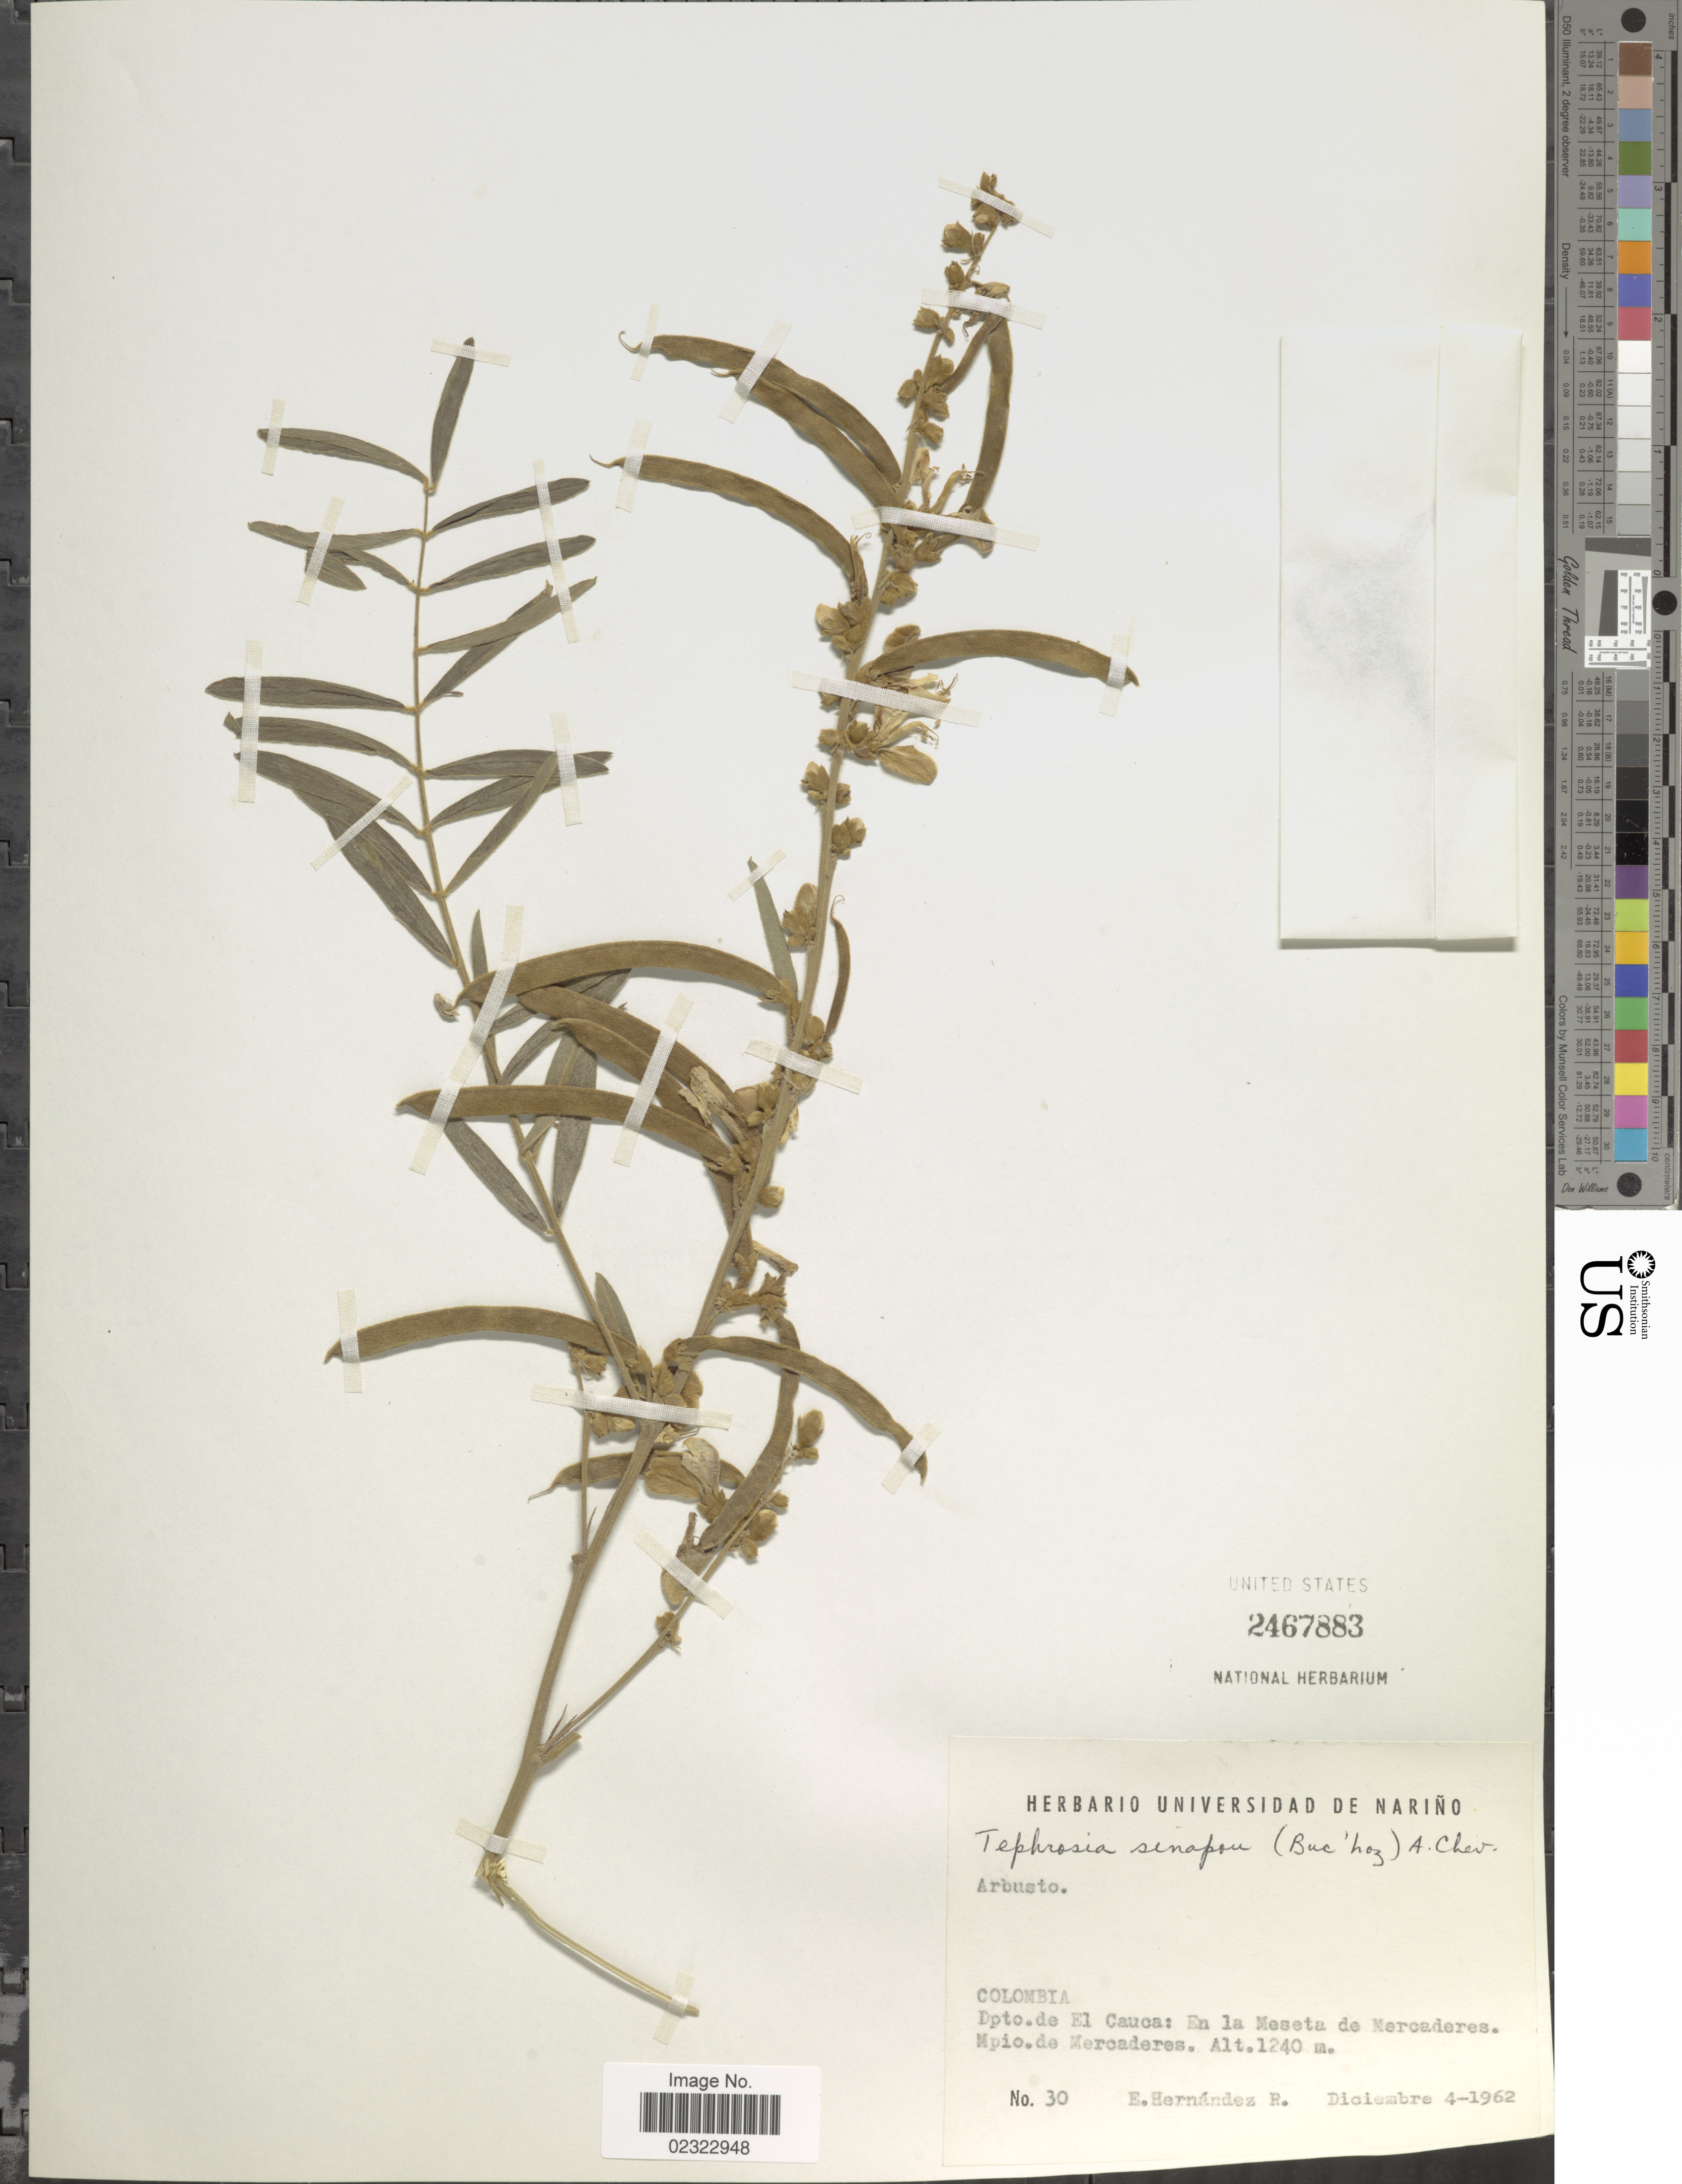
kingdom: Plantae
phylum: Tracheophyta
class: Magnoliopsida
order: Fabales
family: Fabaceae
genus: Tephrosia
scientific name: Tephrosia sinapou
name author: (Buc'hoz) A. Chev.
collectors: E. Hernández R.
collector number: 30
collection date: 1962-12-04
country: Colombia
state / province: Cauca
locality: Colombia, Dpto. de El Cauca: En la Mesetu de Mercaderes, Mpio de Mercaderes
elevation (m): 1240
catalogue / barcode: US 2467883